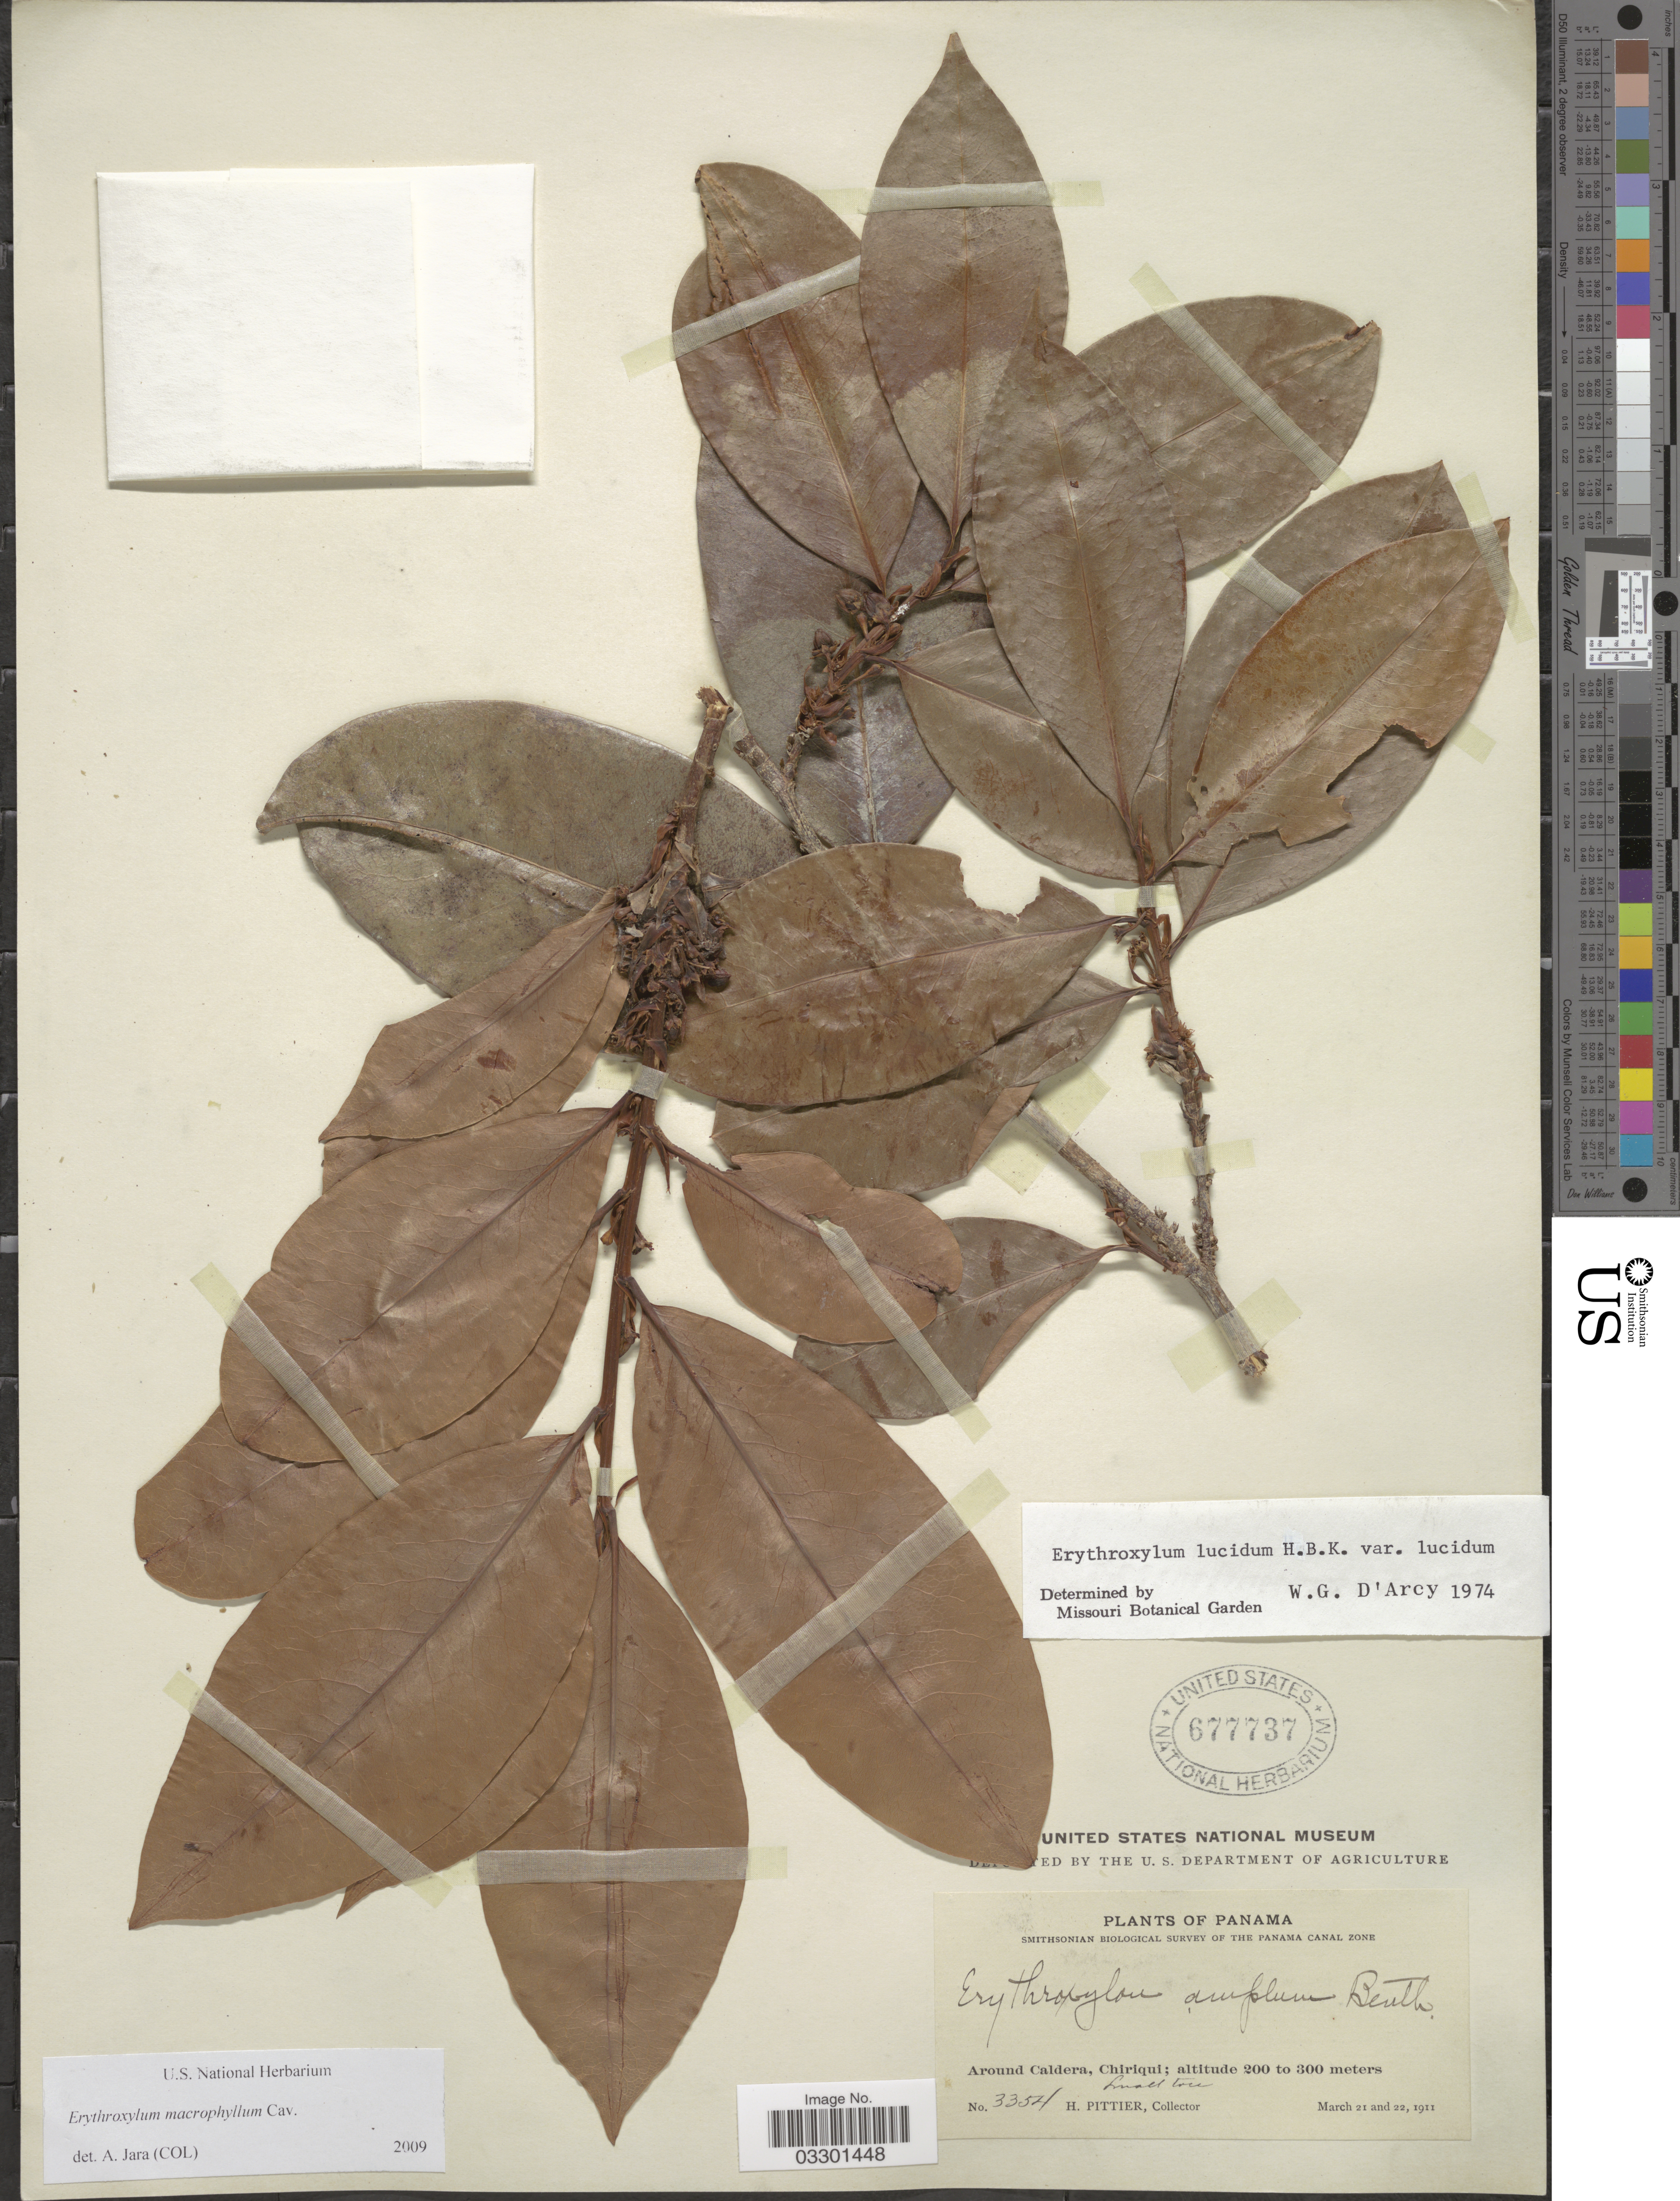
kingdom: Plantae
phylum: Tracheophyta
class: Magnoliopsida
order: Malpighiales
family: Erythroxylaceae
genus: Erythroxylum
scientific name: Erythroxylum macrophyllum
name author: Cav.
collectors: H. F. Pittier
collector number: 3354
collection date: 1911-03-21/1911-03-22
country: Panama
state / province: Chiriqui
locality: The Panama Canal Zone. Around Caldera.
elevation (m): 200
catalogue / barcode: US 677737